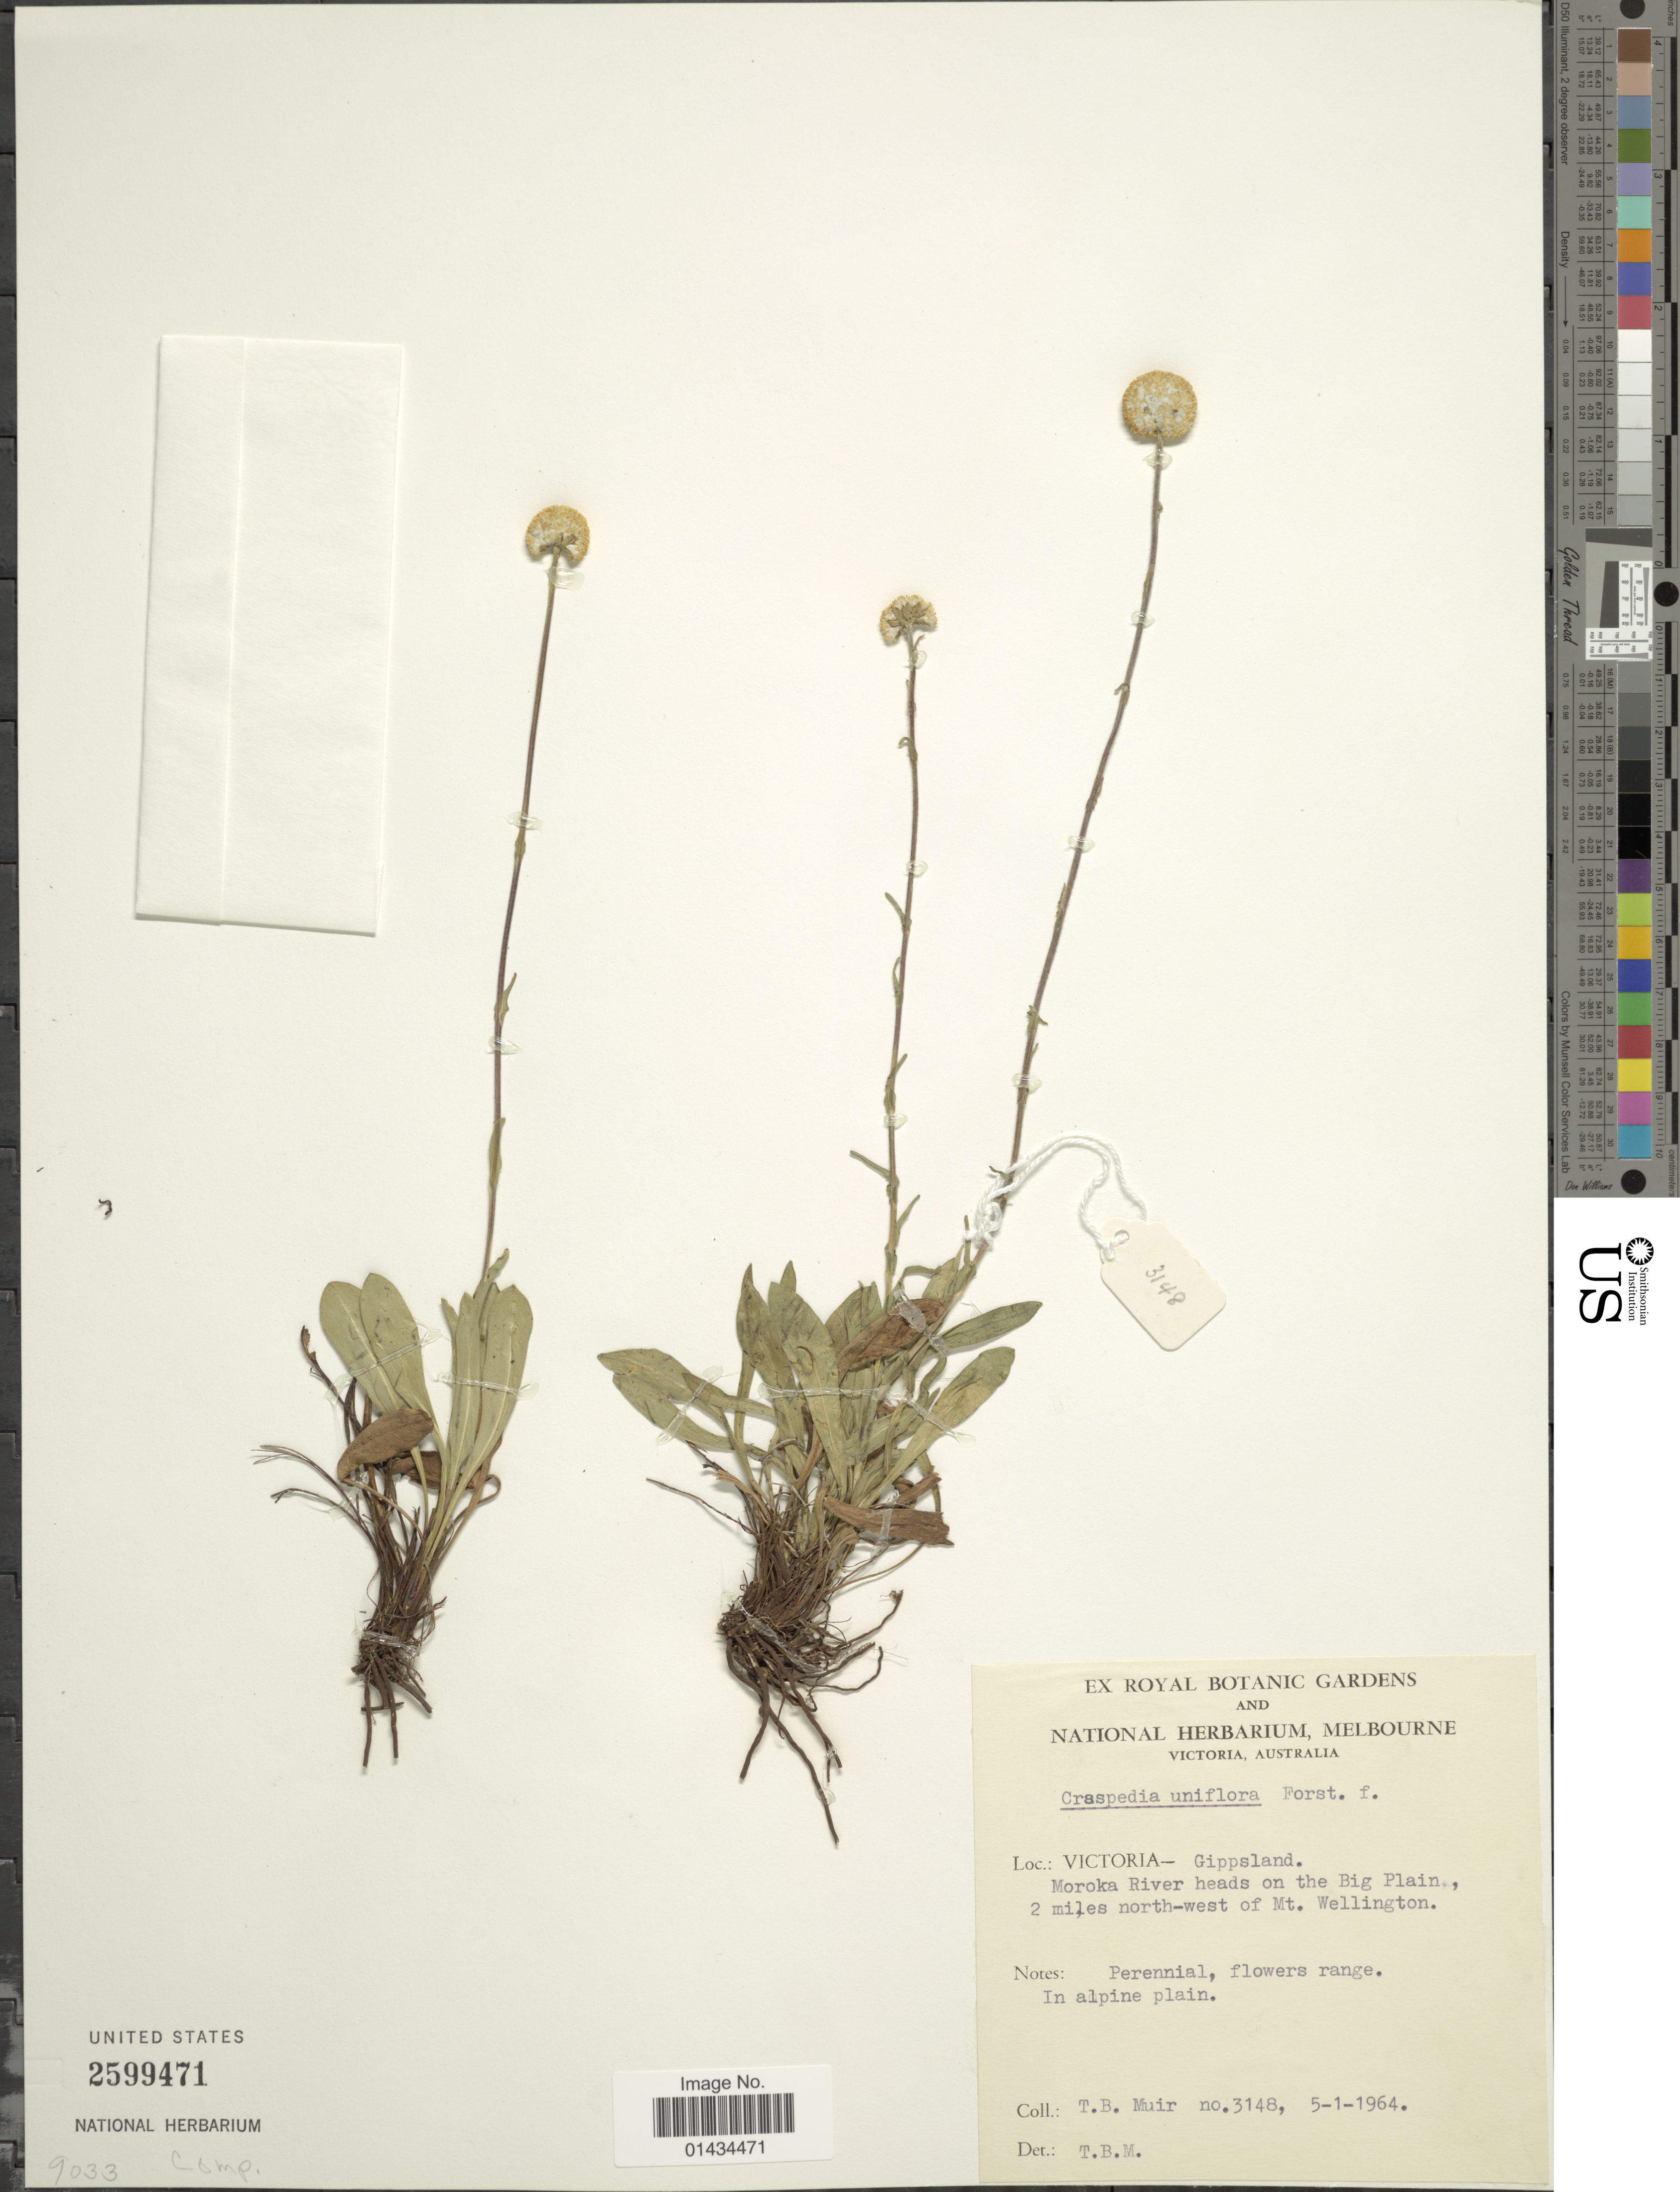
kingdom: Plantae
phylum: Tracheophyta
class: Magnoliopsida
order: Asterales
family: Asteraceae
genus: Craspedia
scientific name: Craspedia uniflora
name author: G. Forst.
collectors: T. Muir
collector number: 3148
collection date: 1964-01-05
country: Australia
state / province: Victoria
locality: Victoria, Gippsland, Moroka River head on the Big Plain, 2 miles north-west of Mt. Wellington, in alpine plain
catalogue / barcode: US 2599471